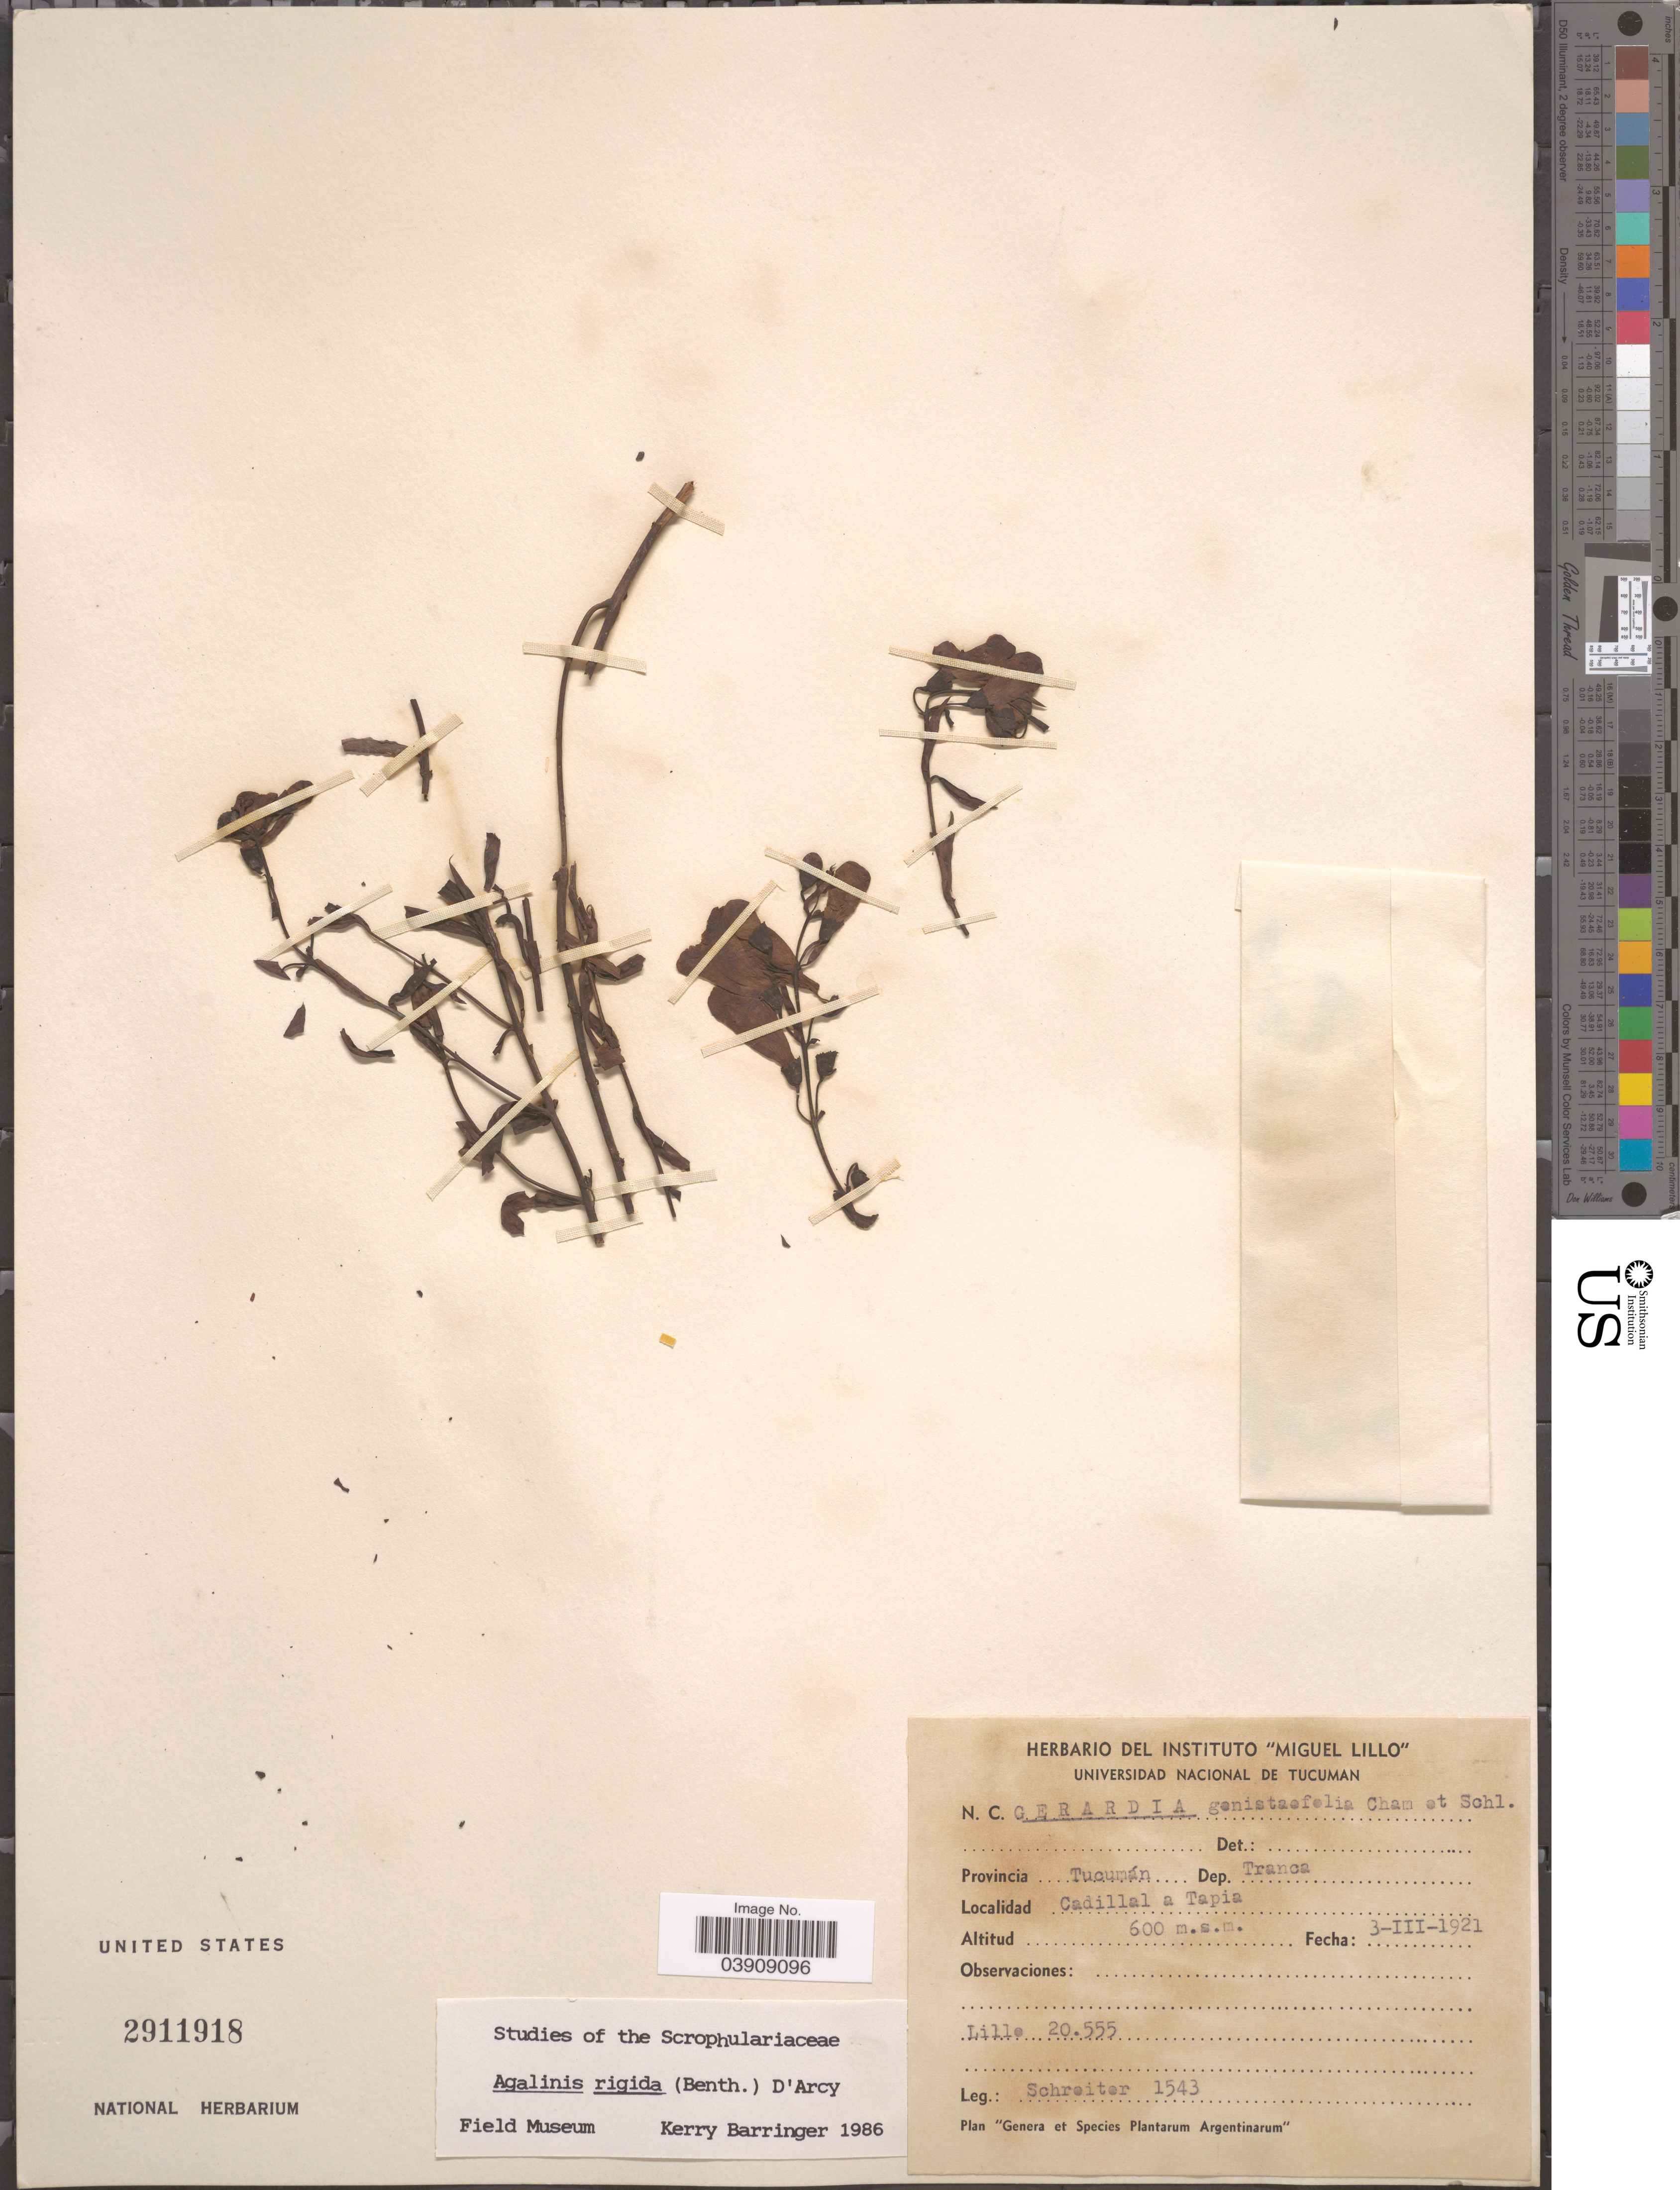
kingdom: Plantae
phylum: Tracheophyta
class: Magnoliopsida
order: Lamiales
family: Orobanchaceae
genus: Agalinis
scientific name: Agalinis rigida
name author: (Gillies ex Benth.) D'Arcy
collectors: -. Schreiter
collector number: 1543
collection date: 1921-03-03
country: Argentina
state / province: Tucuman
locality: Dep. Tranca. Cadillal a Tapia.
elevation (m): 600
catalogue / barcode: US 2911918